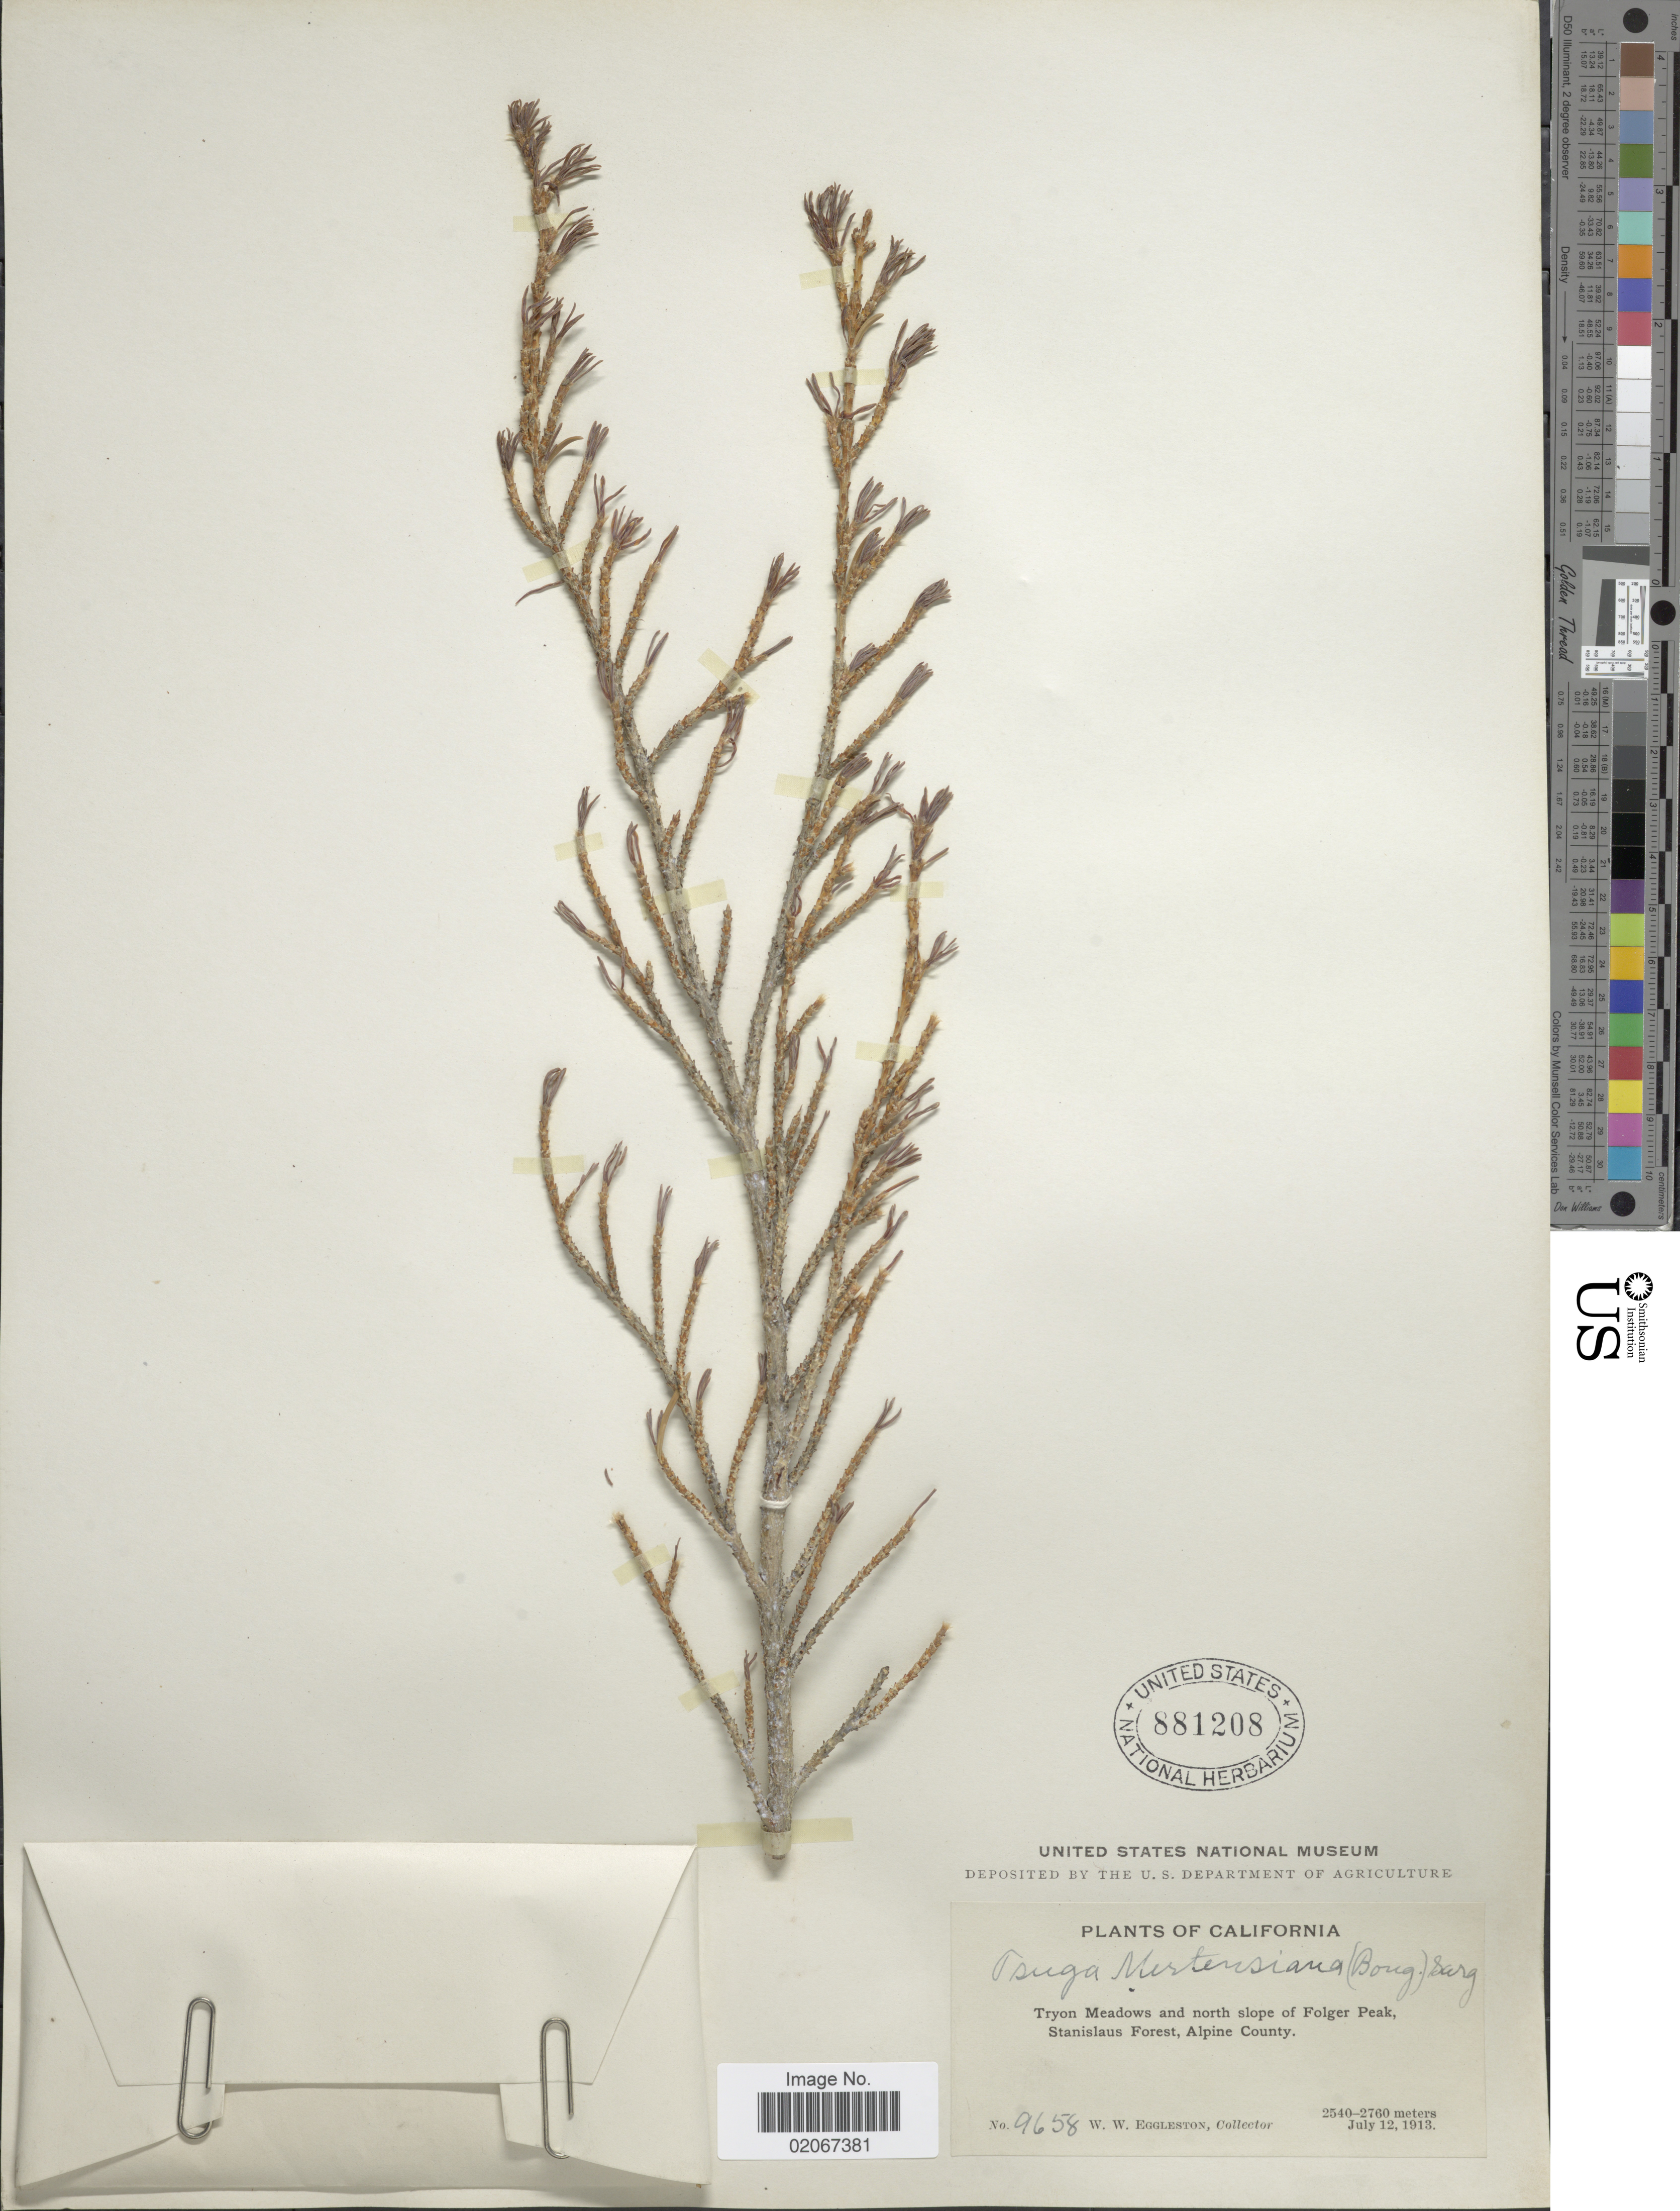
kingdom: Plantae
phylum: Tracheophyta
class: Pinopsida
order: Pinales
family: Pinaceae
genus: Tsuga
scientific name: Tsuga mertensiana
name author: (Bong.) Carrière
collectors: W. W. Eggleston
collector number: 9658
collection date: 1913-07-12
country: United States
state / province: California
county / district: Alpine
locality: Tryon Meadows and north slope f Folger Peak, Stanislaus Forest, Alpine County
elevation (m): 2540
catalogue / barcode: US 881208